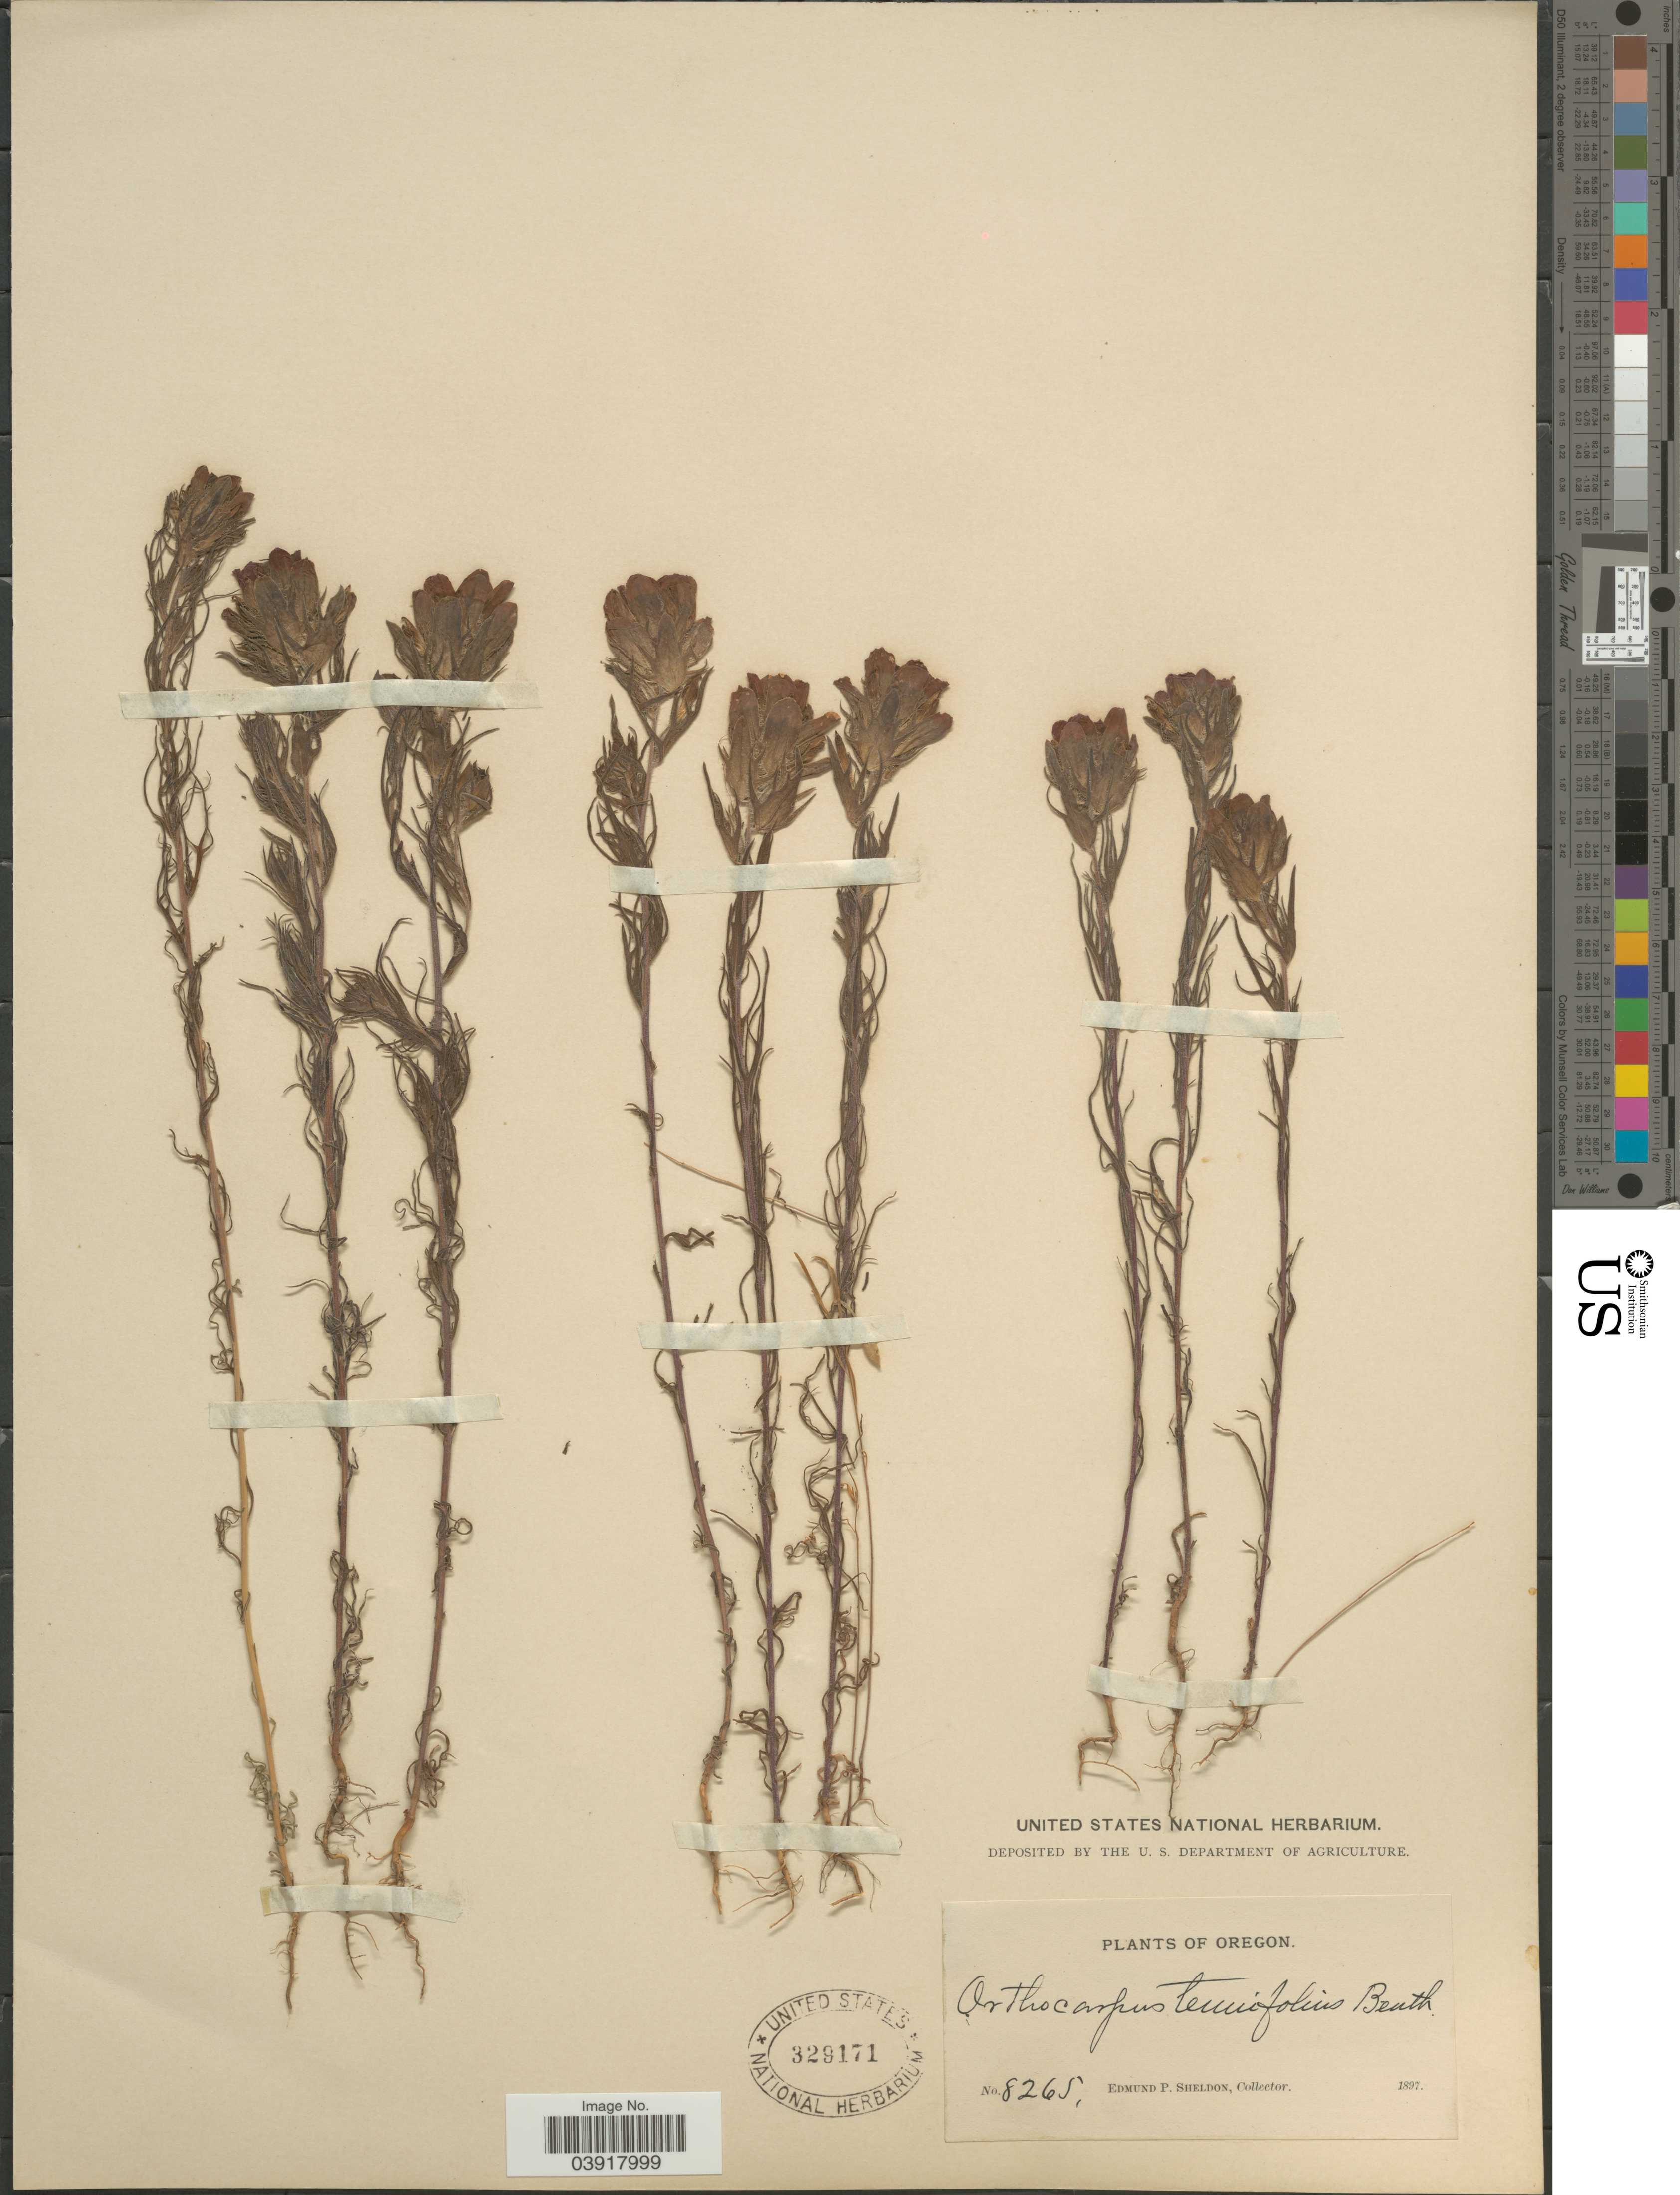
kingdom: Plantae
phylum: Tracheophyta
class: Magnoliopsida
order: Lamiales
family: Orobanchaceae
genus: Orthocarpus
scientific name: Orthocarpus tenuifolius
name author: (Pursh) Benth.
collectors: E. P. Sheldon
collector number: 8265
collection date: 1897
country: United States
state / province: Oregon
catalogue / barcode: US 329171